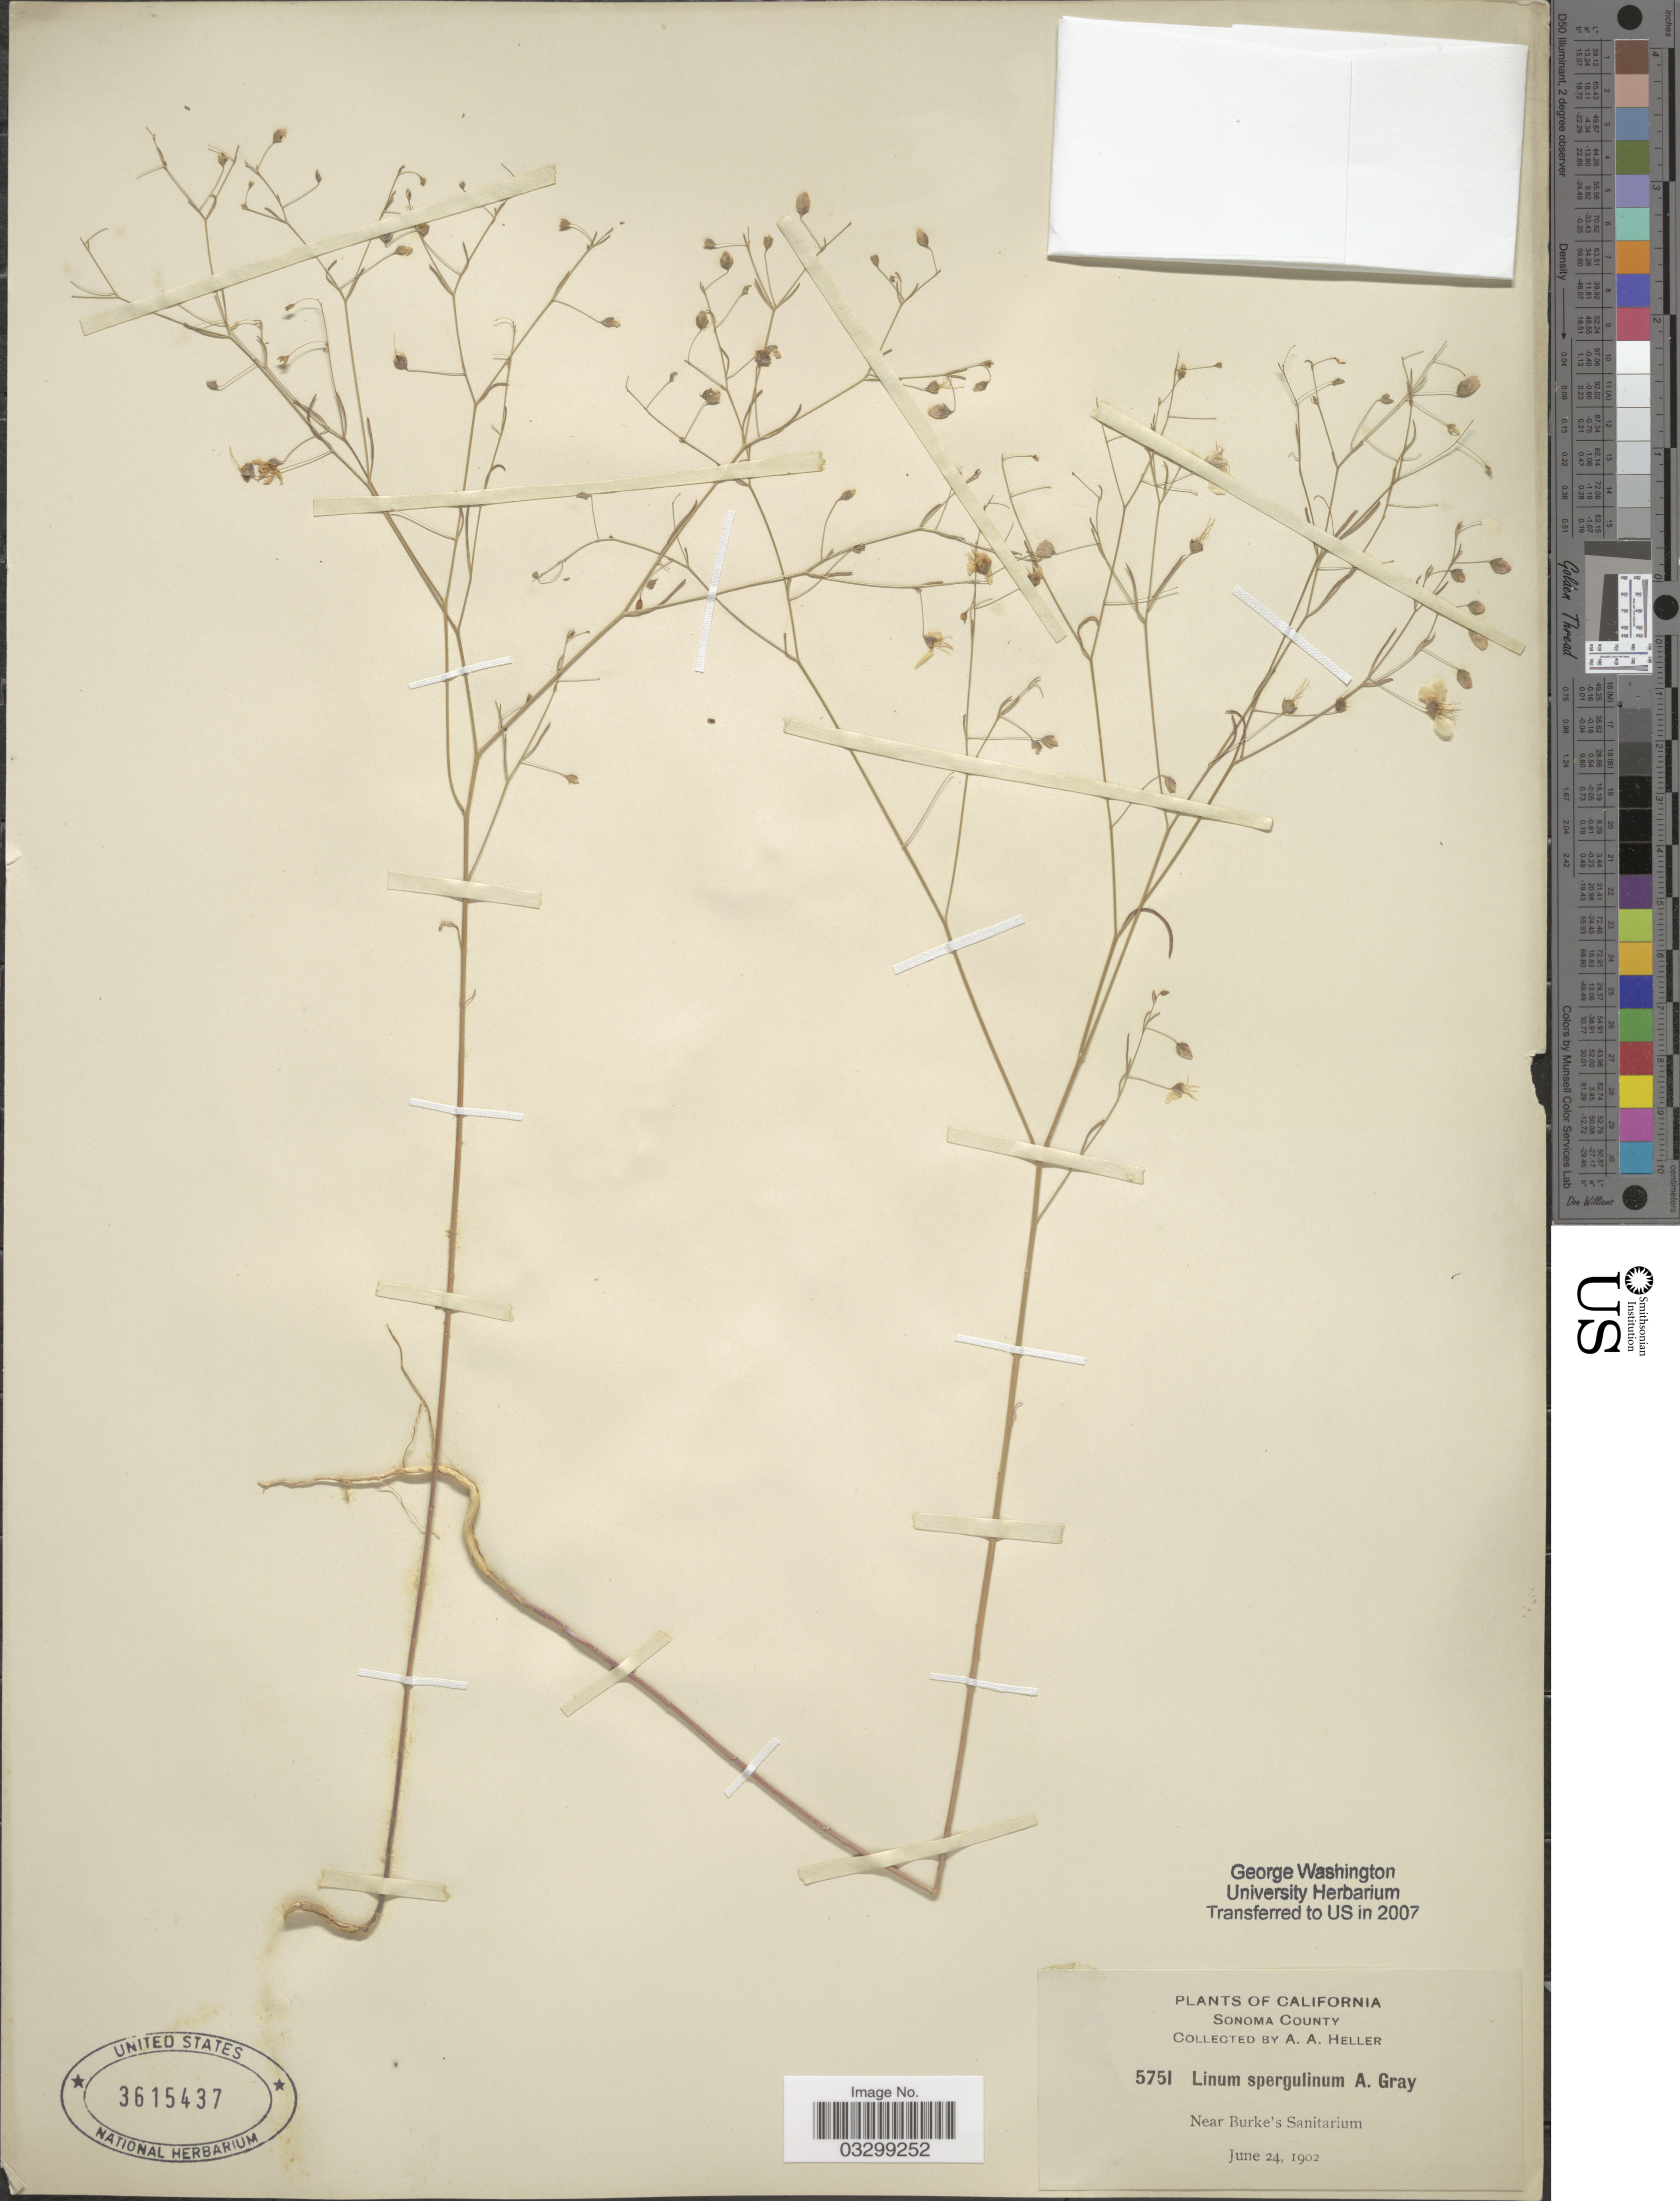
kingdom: Plantae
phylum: Tracheophyta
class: Magnoliopsida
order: Malpighiales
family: Linaceae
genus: Linum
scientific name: Linum spergulinum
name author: A. Gray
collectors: A. A. Heller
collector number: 5751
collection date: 1902-06-24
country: United States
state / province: California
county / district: Sonoma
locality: Sonoma County. Near Burke's Sanitarium.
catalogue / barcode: US 3615437